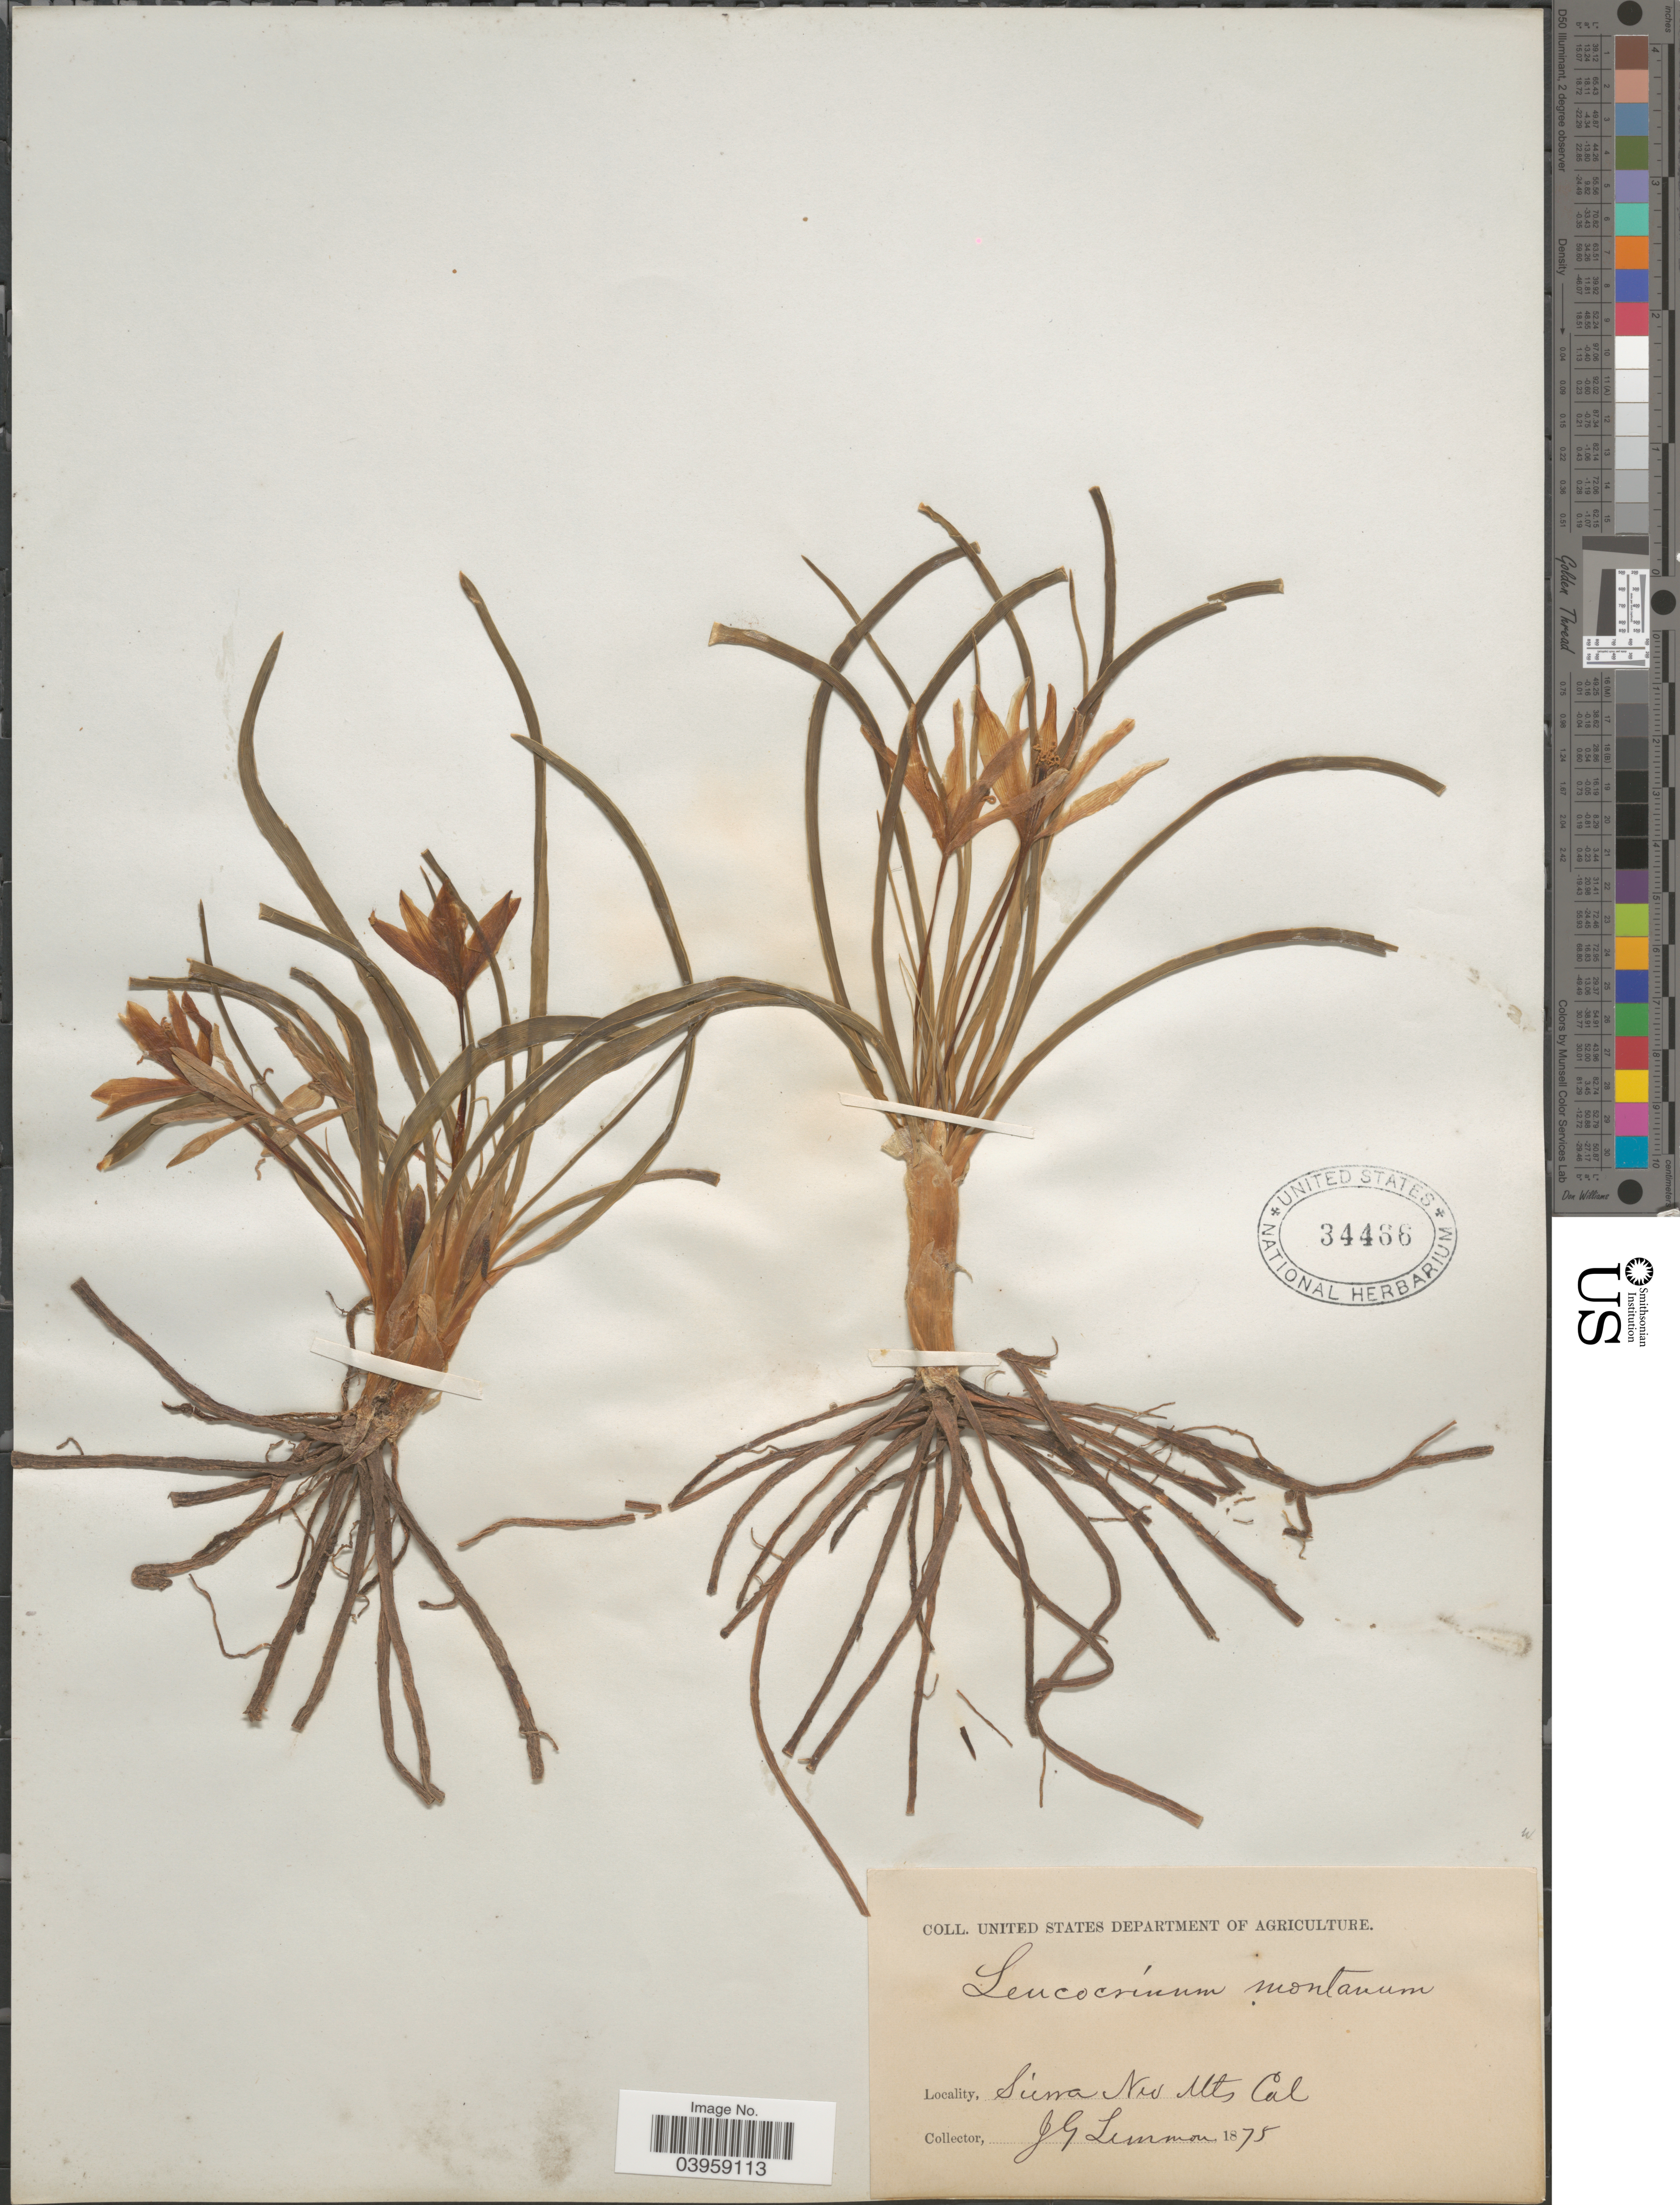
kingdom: Plantae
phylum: Tracheophyta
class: Liliopsida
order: Asparagales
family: Asparagaceae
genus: Leucocrinum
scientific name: Leucocrinum montanum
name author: Nutt.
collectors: J. Lemmon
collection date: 1875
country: United States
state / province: California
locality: Sierra Nev Mts.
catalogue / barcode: US 34466